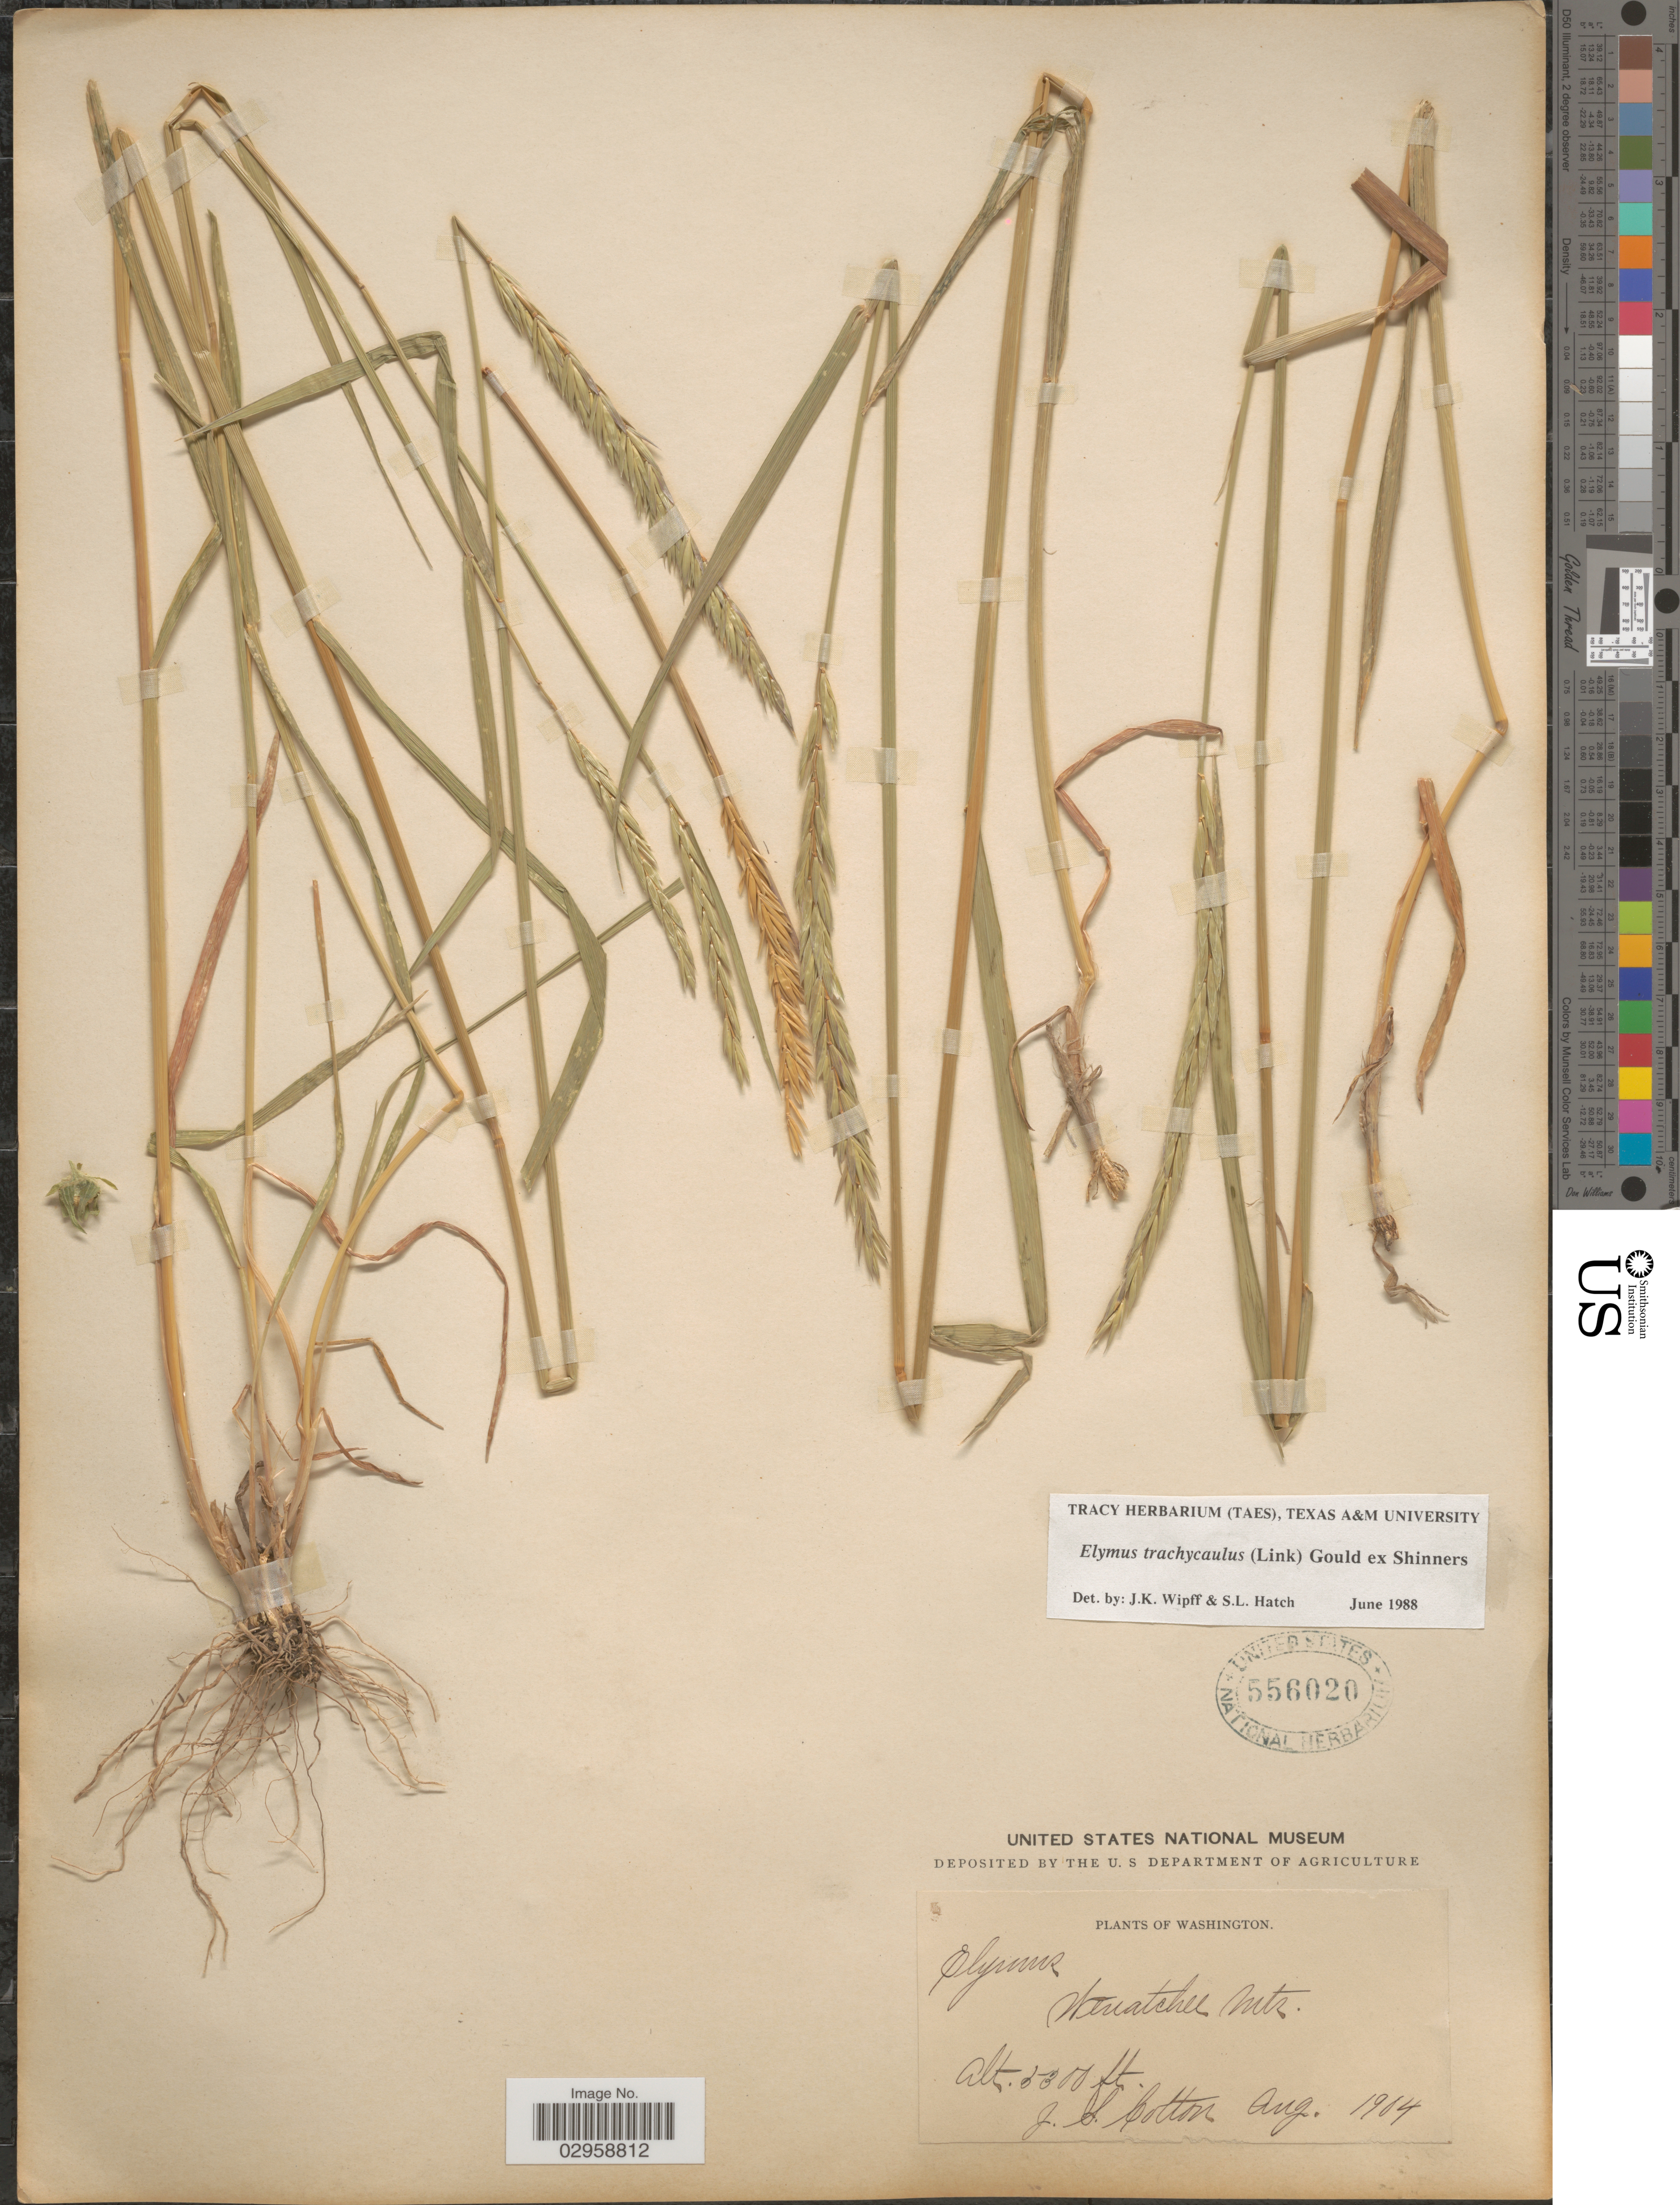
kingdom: Plantae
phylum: Tracheophyta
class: Liliopsida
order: Poales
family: Poaceae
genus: Elymus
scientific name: Elymus trachycaulus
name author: (Link) Gould ex Shinners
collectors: J. S. Cotton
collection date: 1904-08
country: United States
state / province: Washington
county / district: Chelan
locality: Wenatchee Mts.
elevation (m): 1615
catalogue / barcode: US 556020